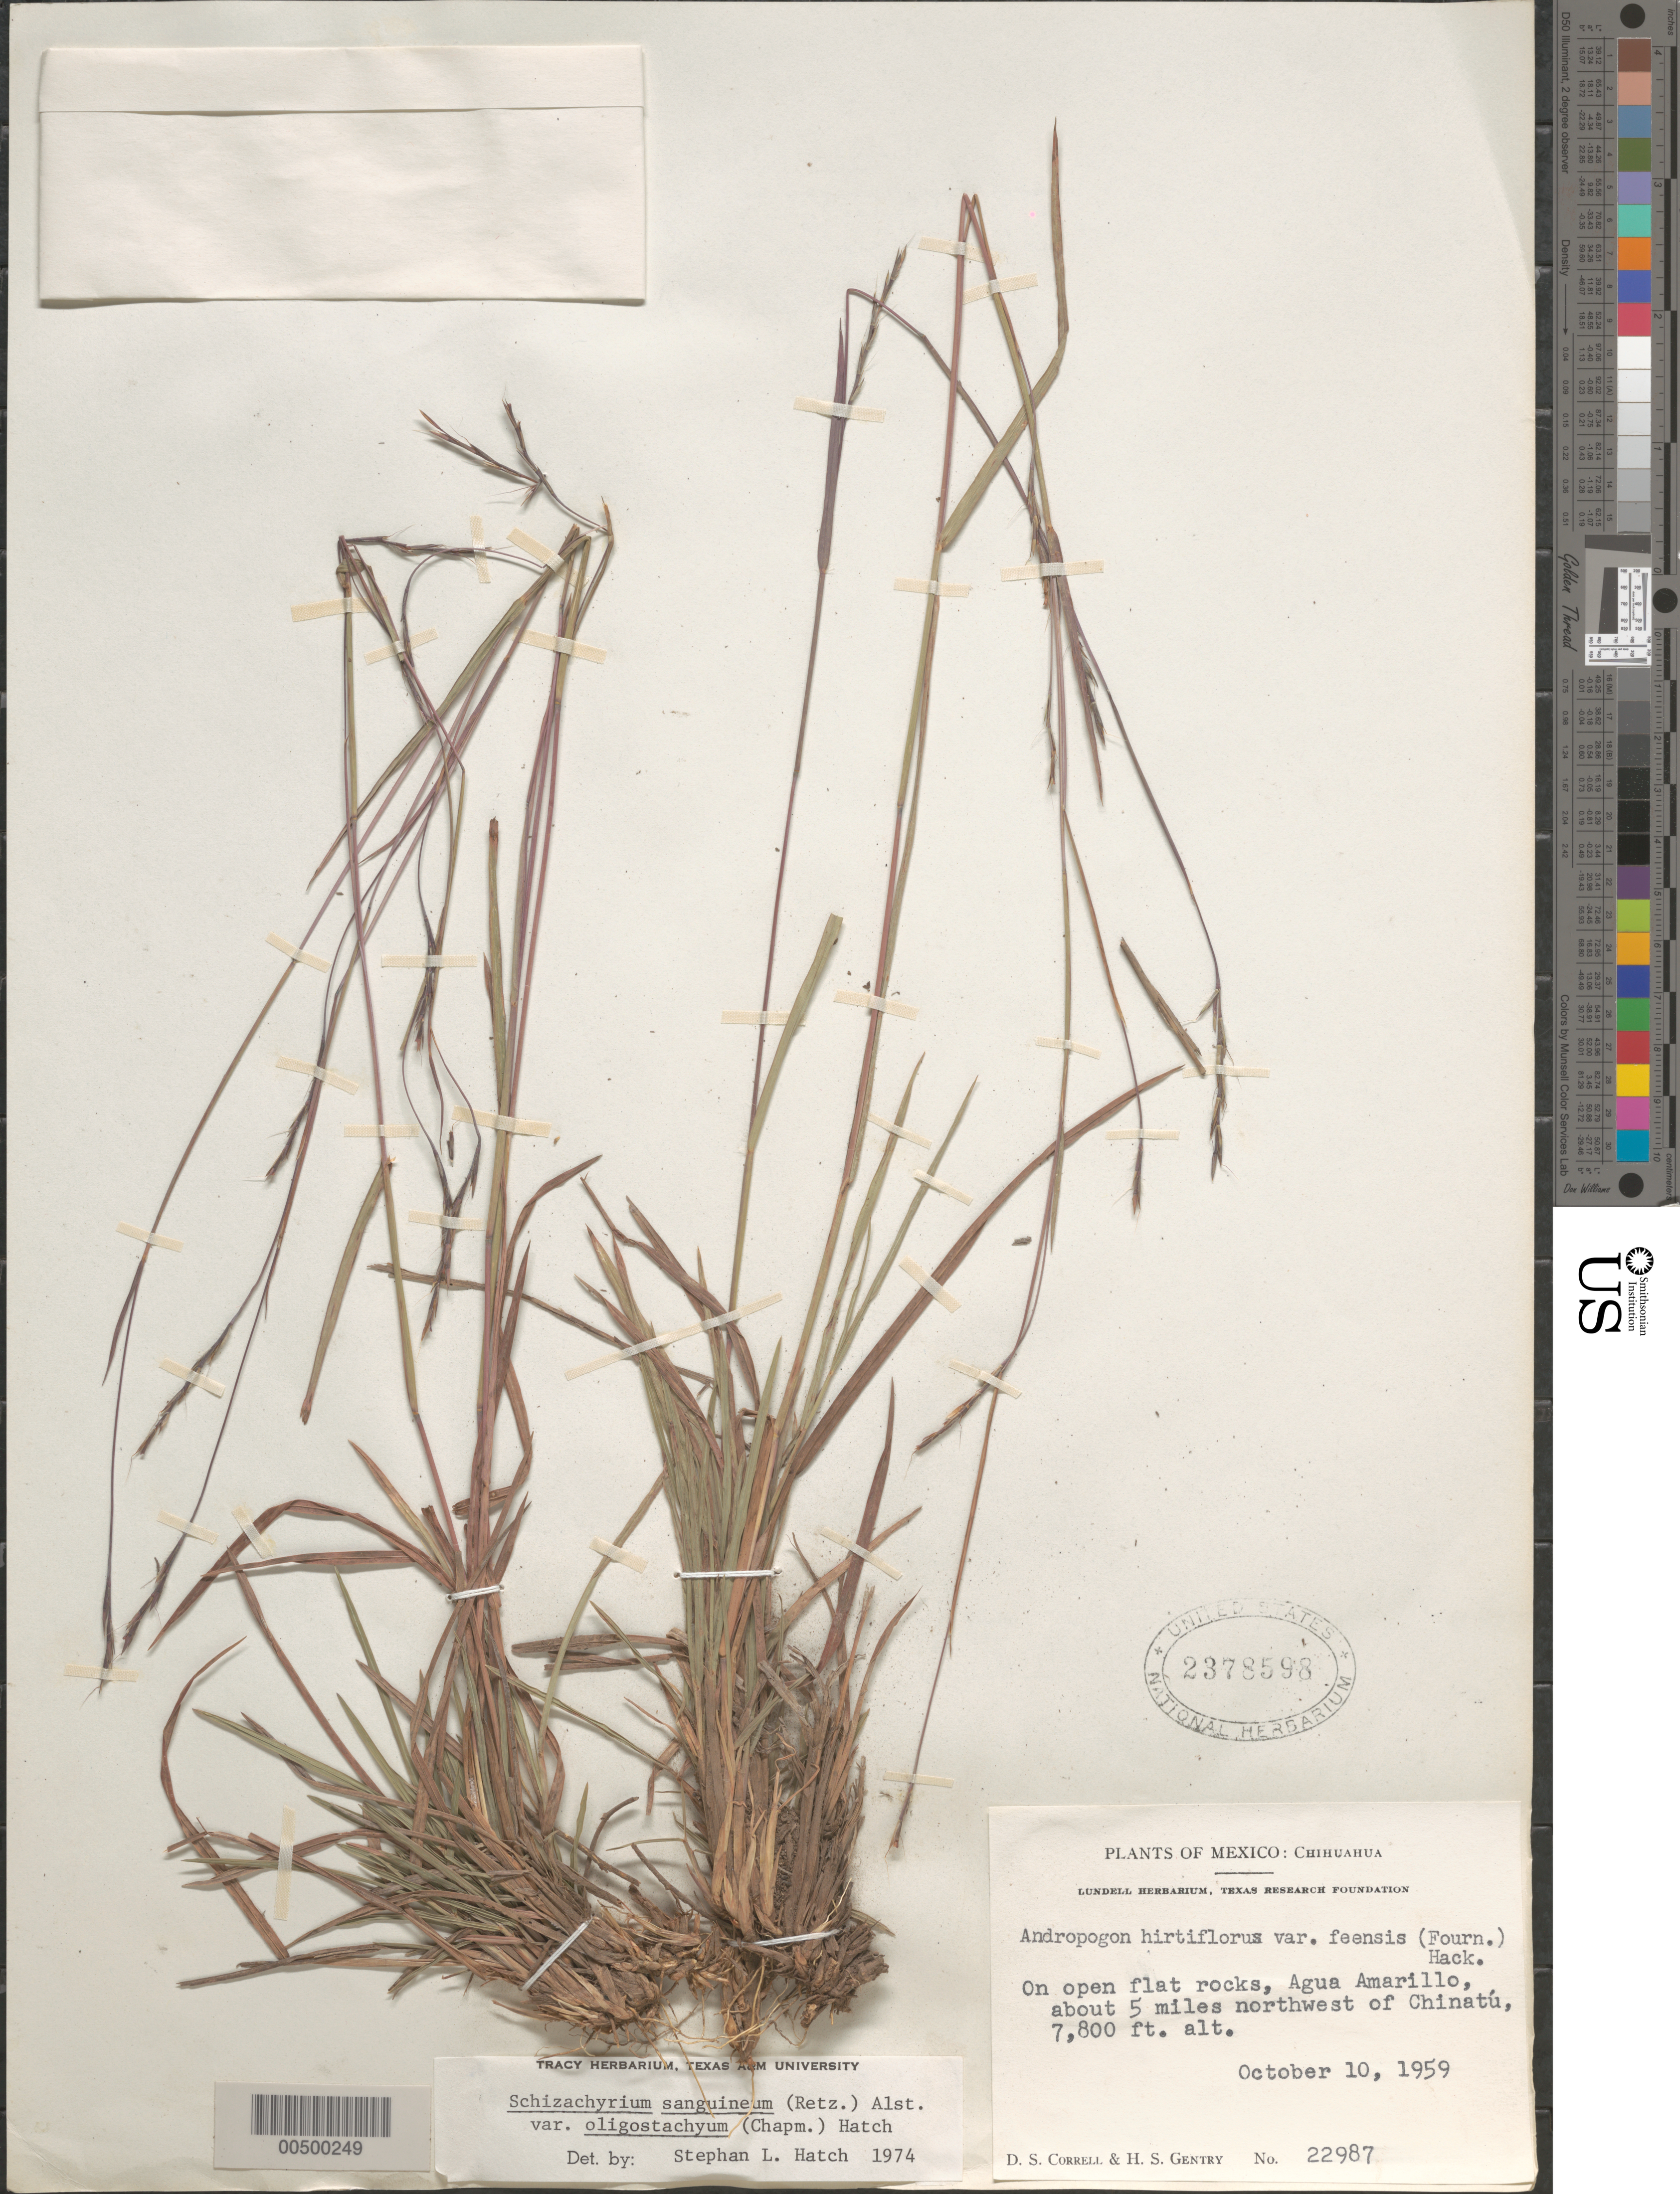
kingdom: Plantae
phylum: Tracheophyta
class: Liliopsida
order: Poales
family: Poaceae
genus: Schizachyrium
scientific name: Schizachyrium sanguineum var. oligostachyum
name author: (Chapm.) S.L. Hatch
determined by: Hatch, S. L.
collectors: D. S. Correll & H. S. Gentry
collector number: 22987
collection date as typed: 10 Oct 1959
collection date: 1959-10-10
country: Mexico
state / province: Chihuahua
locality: Agua Amarillo, about 5 mi NW of Chinatú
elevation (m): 2377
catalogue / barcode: US 2378598